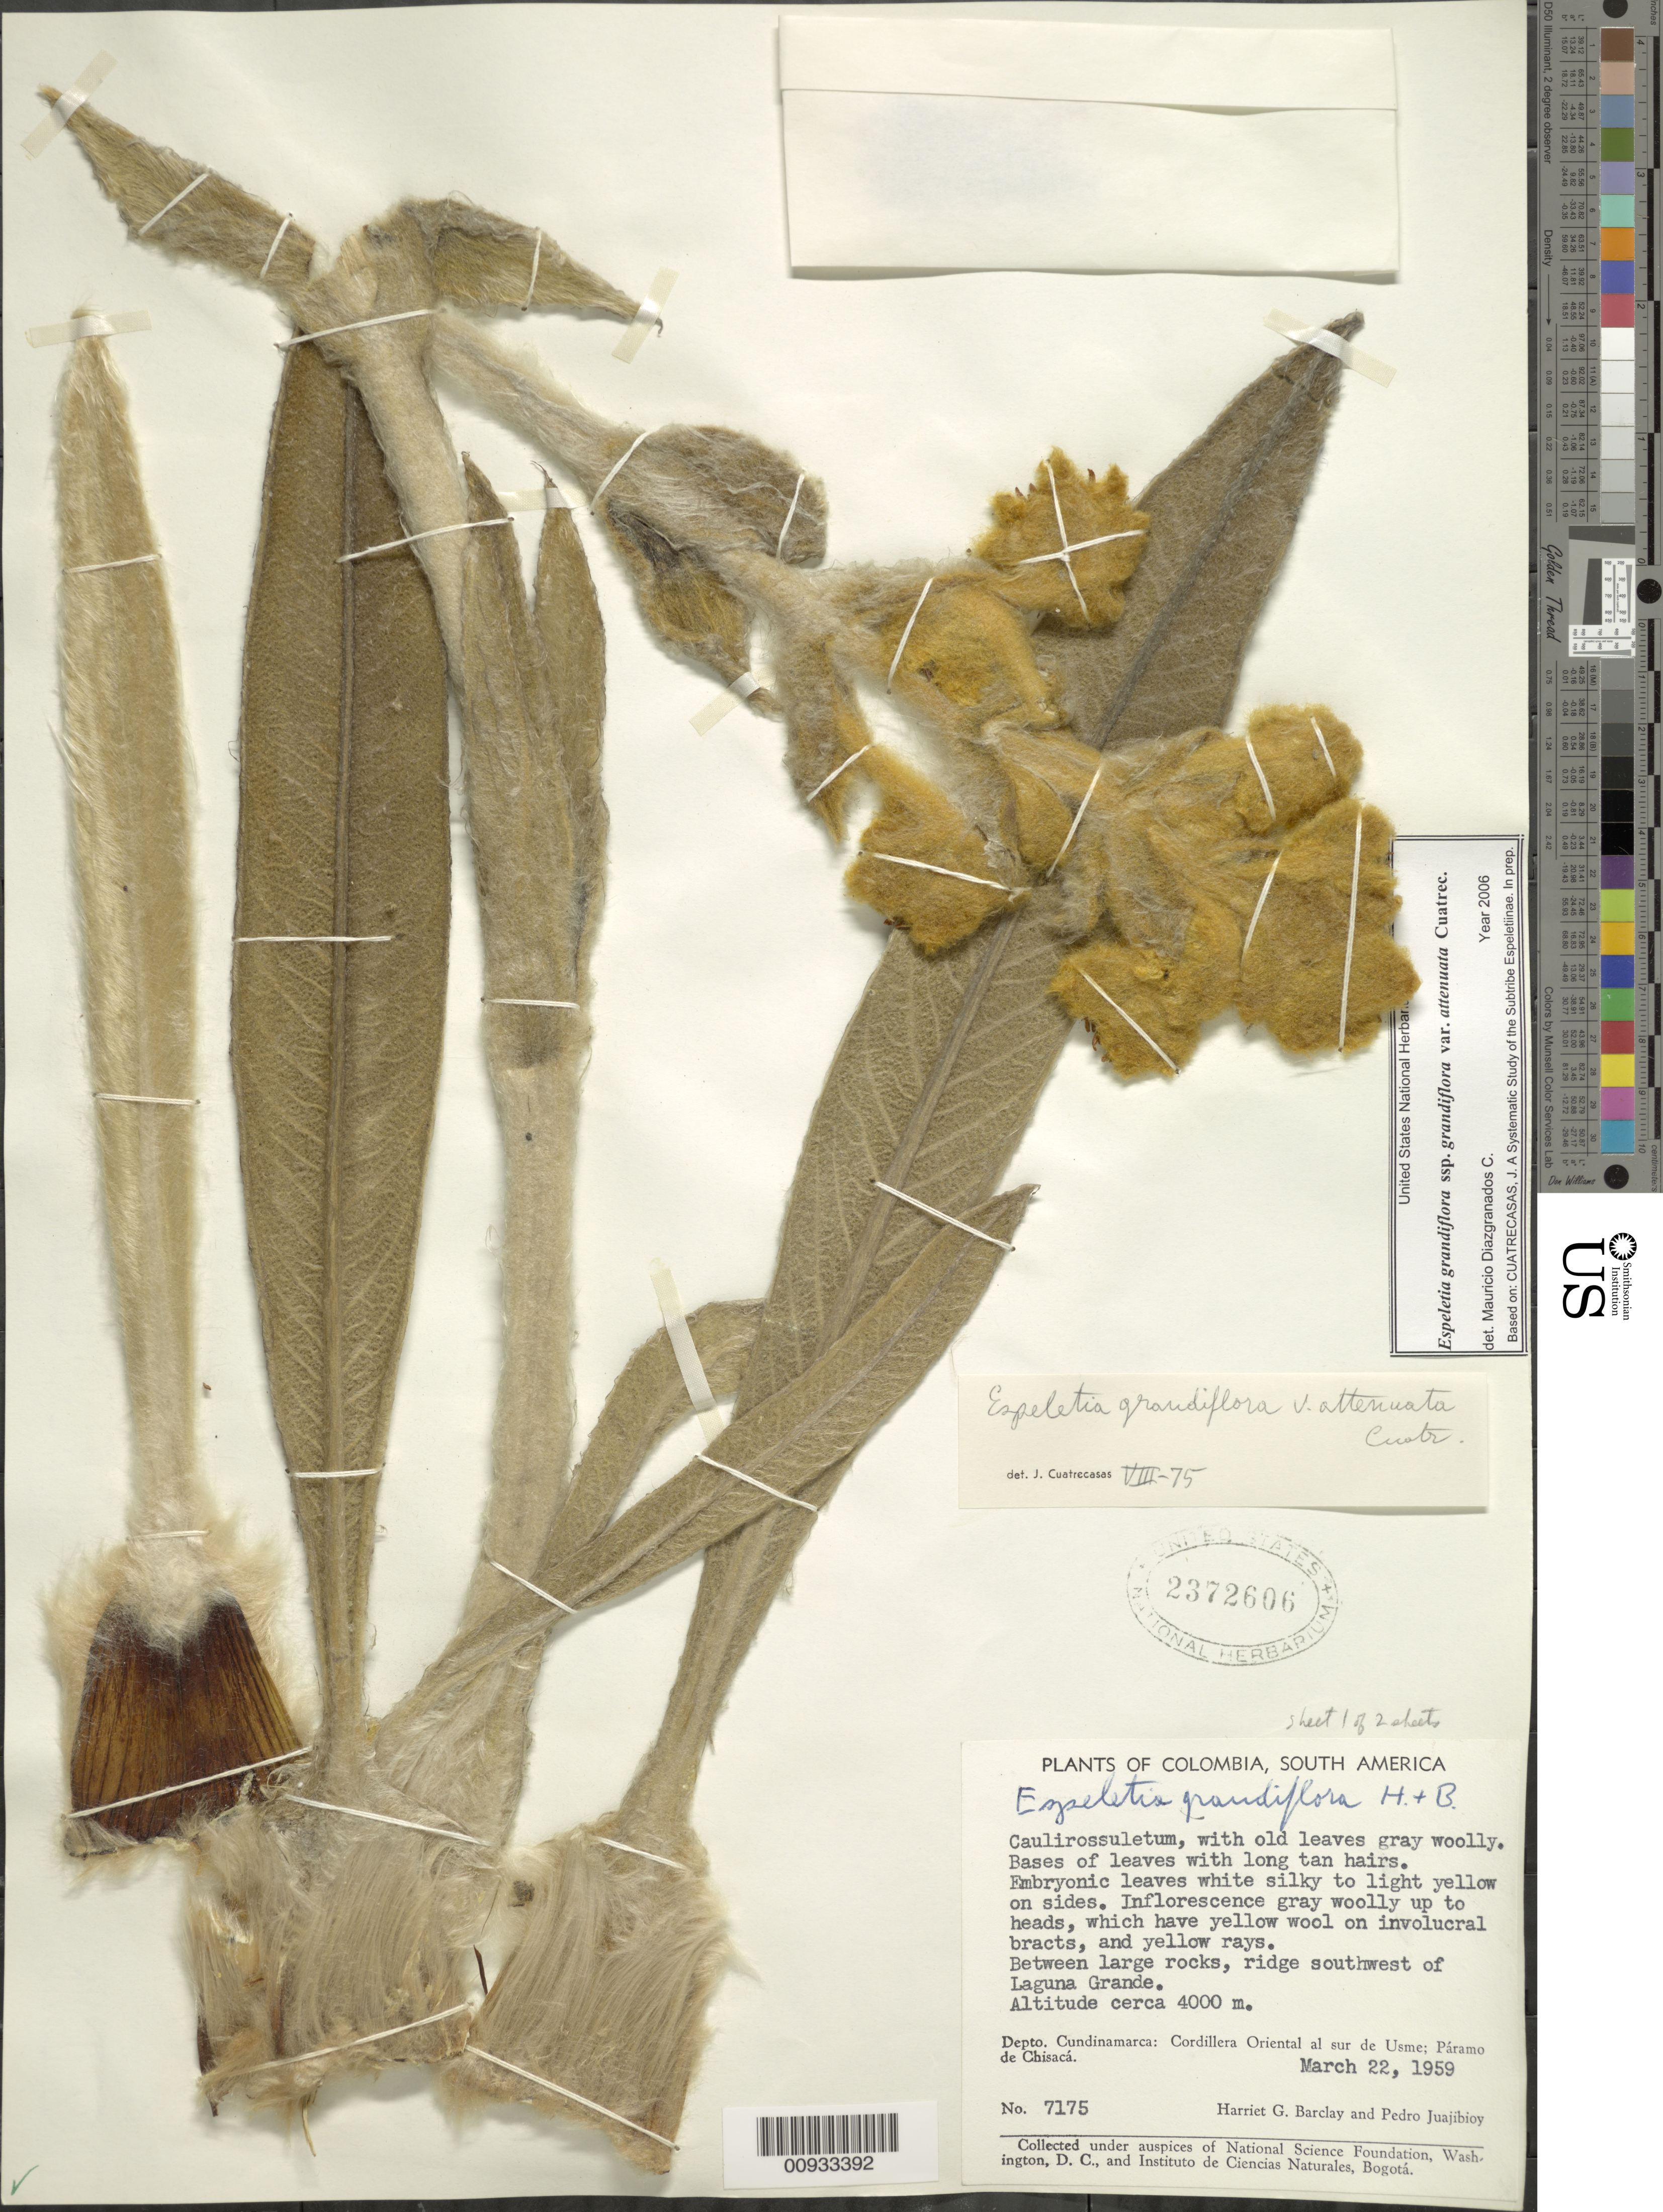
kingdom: Plantae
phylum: Tracheophyta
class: Magnoliopsida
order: Asterales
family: Asteraceae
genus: Espeletia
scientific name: Espeletia grandiflora var. attenuata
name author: Cuatrec.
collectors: H. G. Barclay & P. Juajibioy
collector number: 7175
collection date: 1959-03-22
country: Colombia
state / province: Cundinamarca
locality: Between large rocks, ridge southwest of Laguna Grande, Cordillera Oriental al sur de Usme; Paramo de Chisaca.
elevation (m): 4000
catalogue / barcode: US 2372606